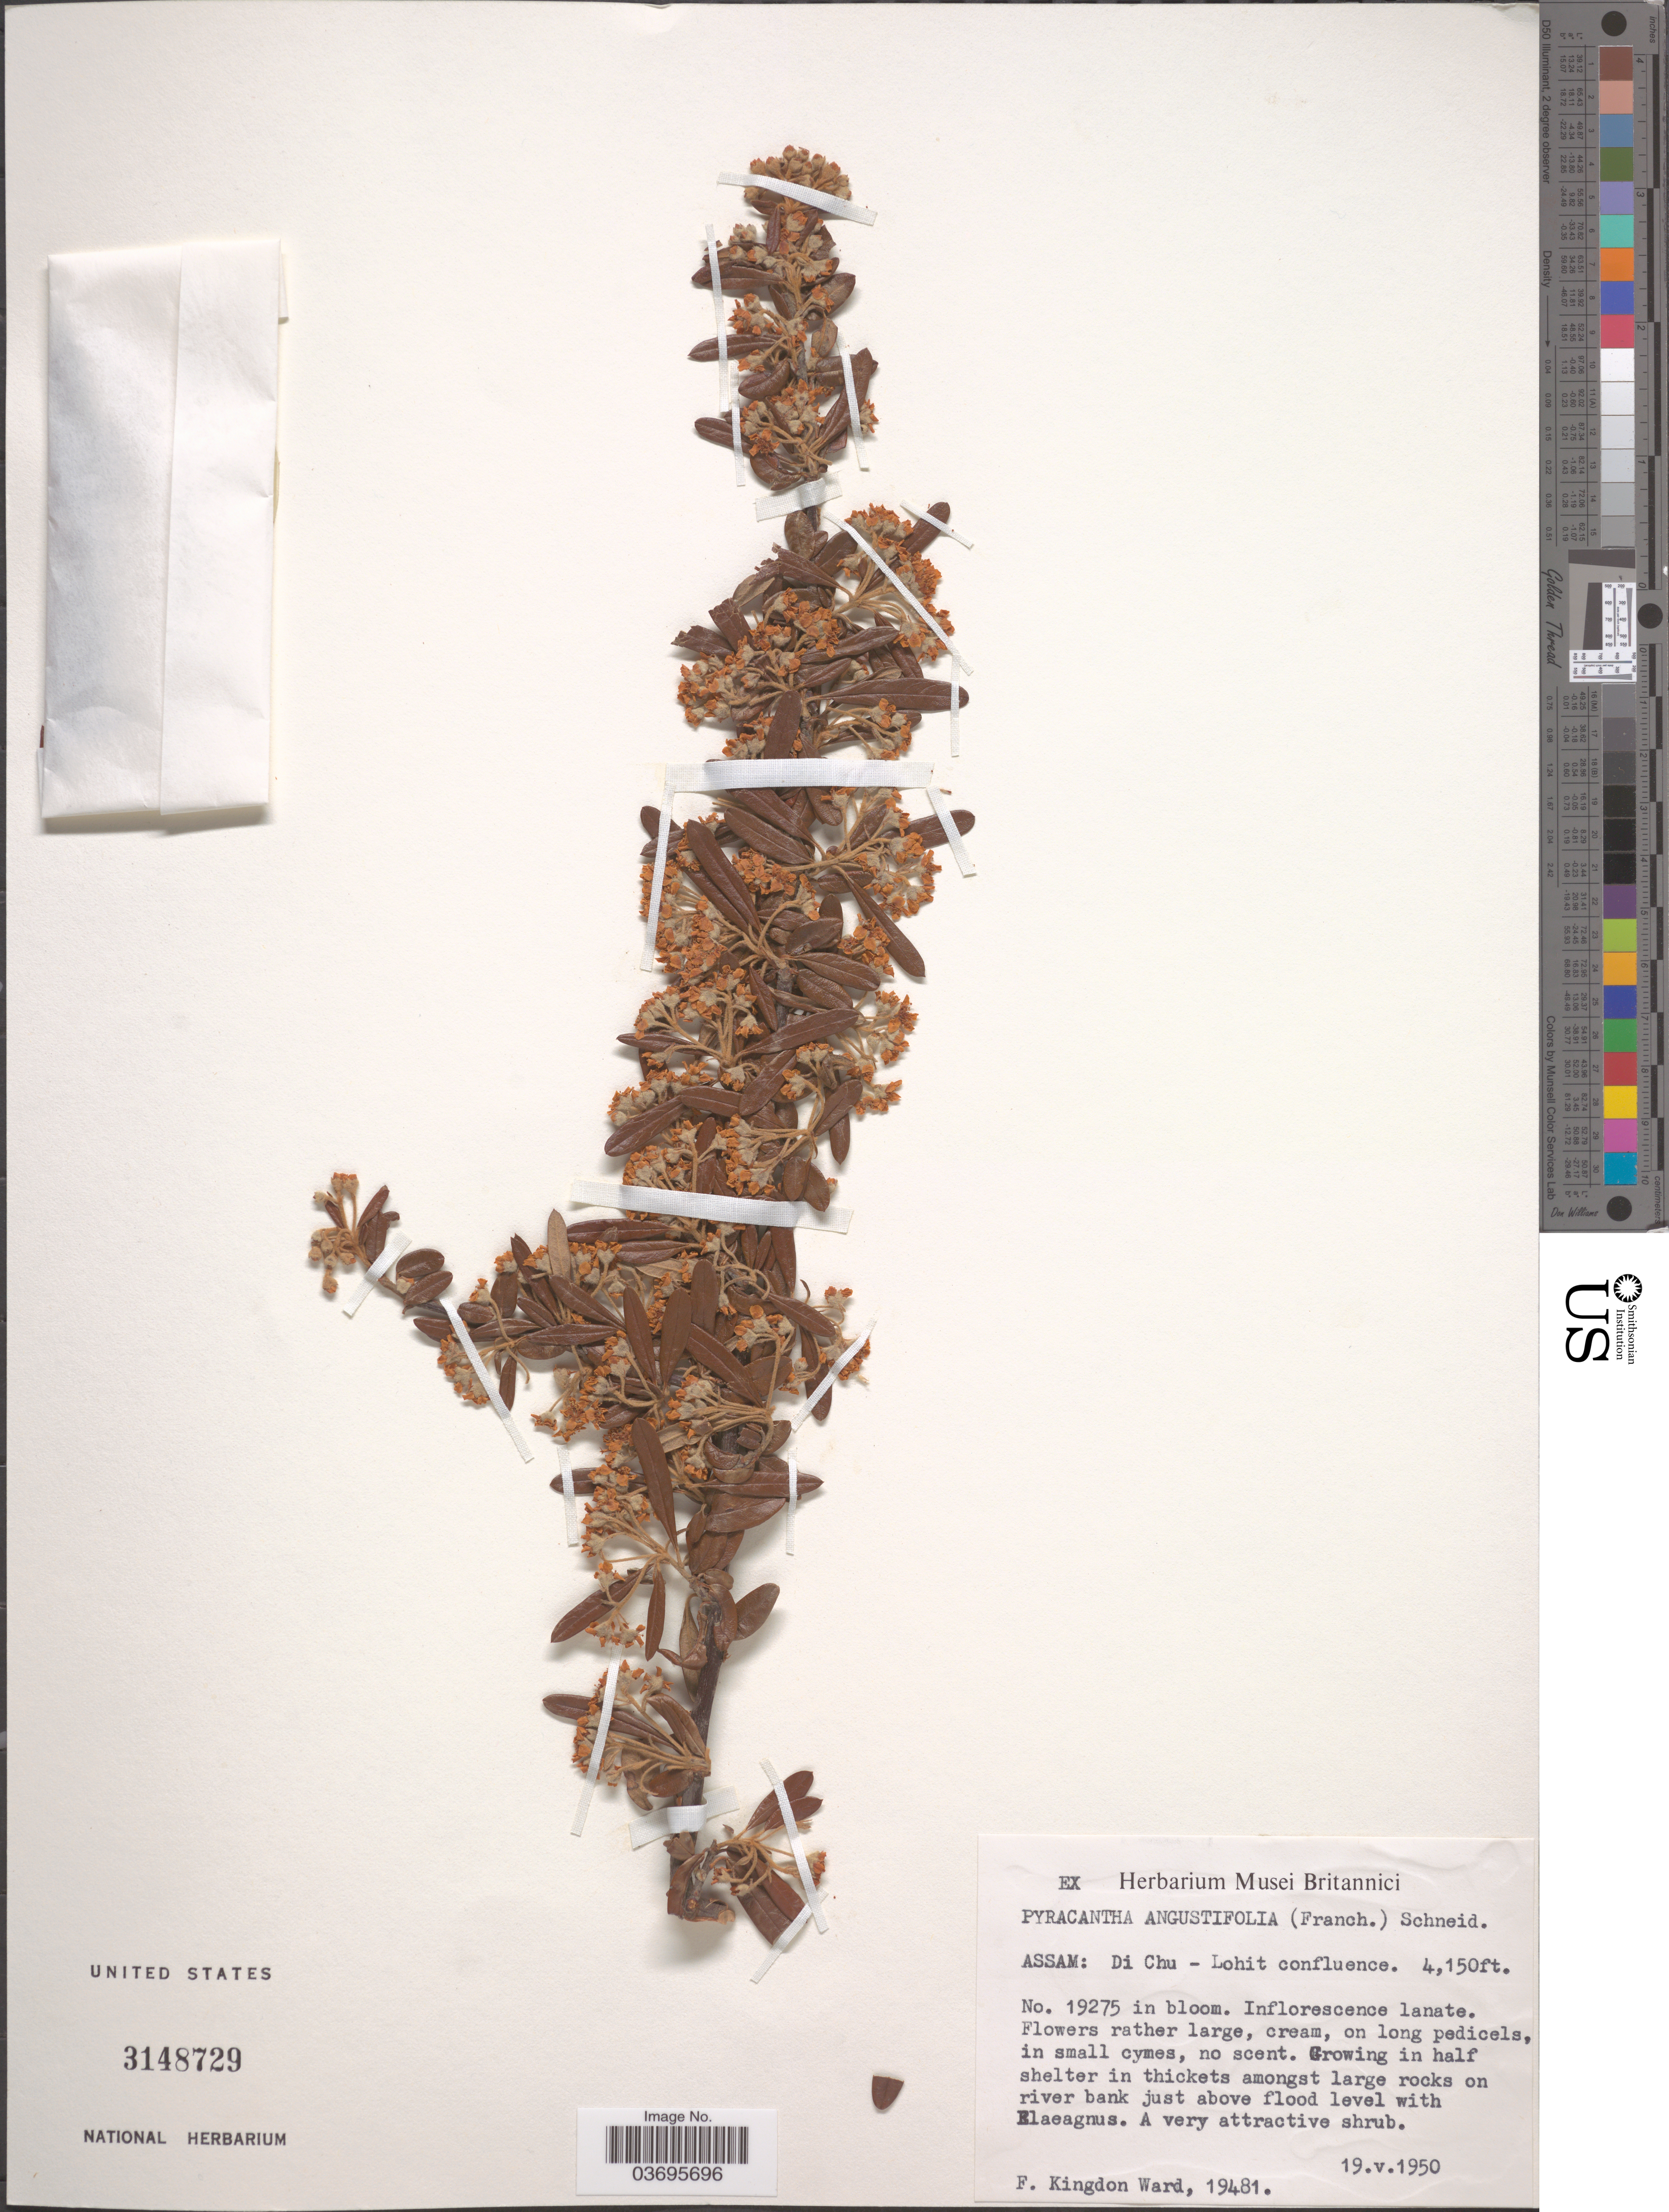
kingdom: Plantae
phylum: Tracheophyta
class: Magnoliopsida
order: Rosales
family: Rosaceae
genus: Pyracantha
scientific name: Pyracantha angustifolia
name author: C.K. Schneid.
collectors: F. Kingdon Ward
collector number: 19481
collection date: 1950-05-19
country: India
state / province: Assam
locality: Di Chu - Lohit confluence.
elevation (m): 1265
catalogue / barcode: US 3148729